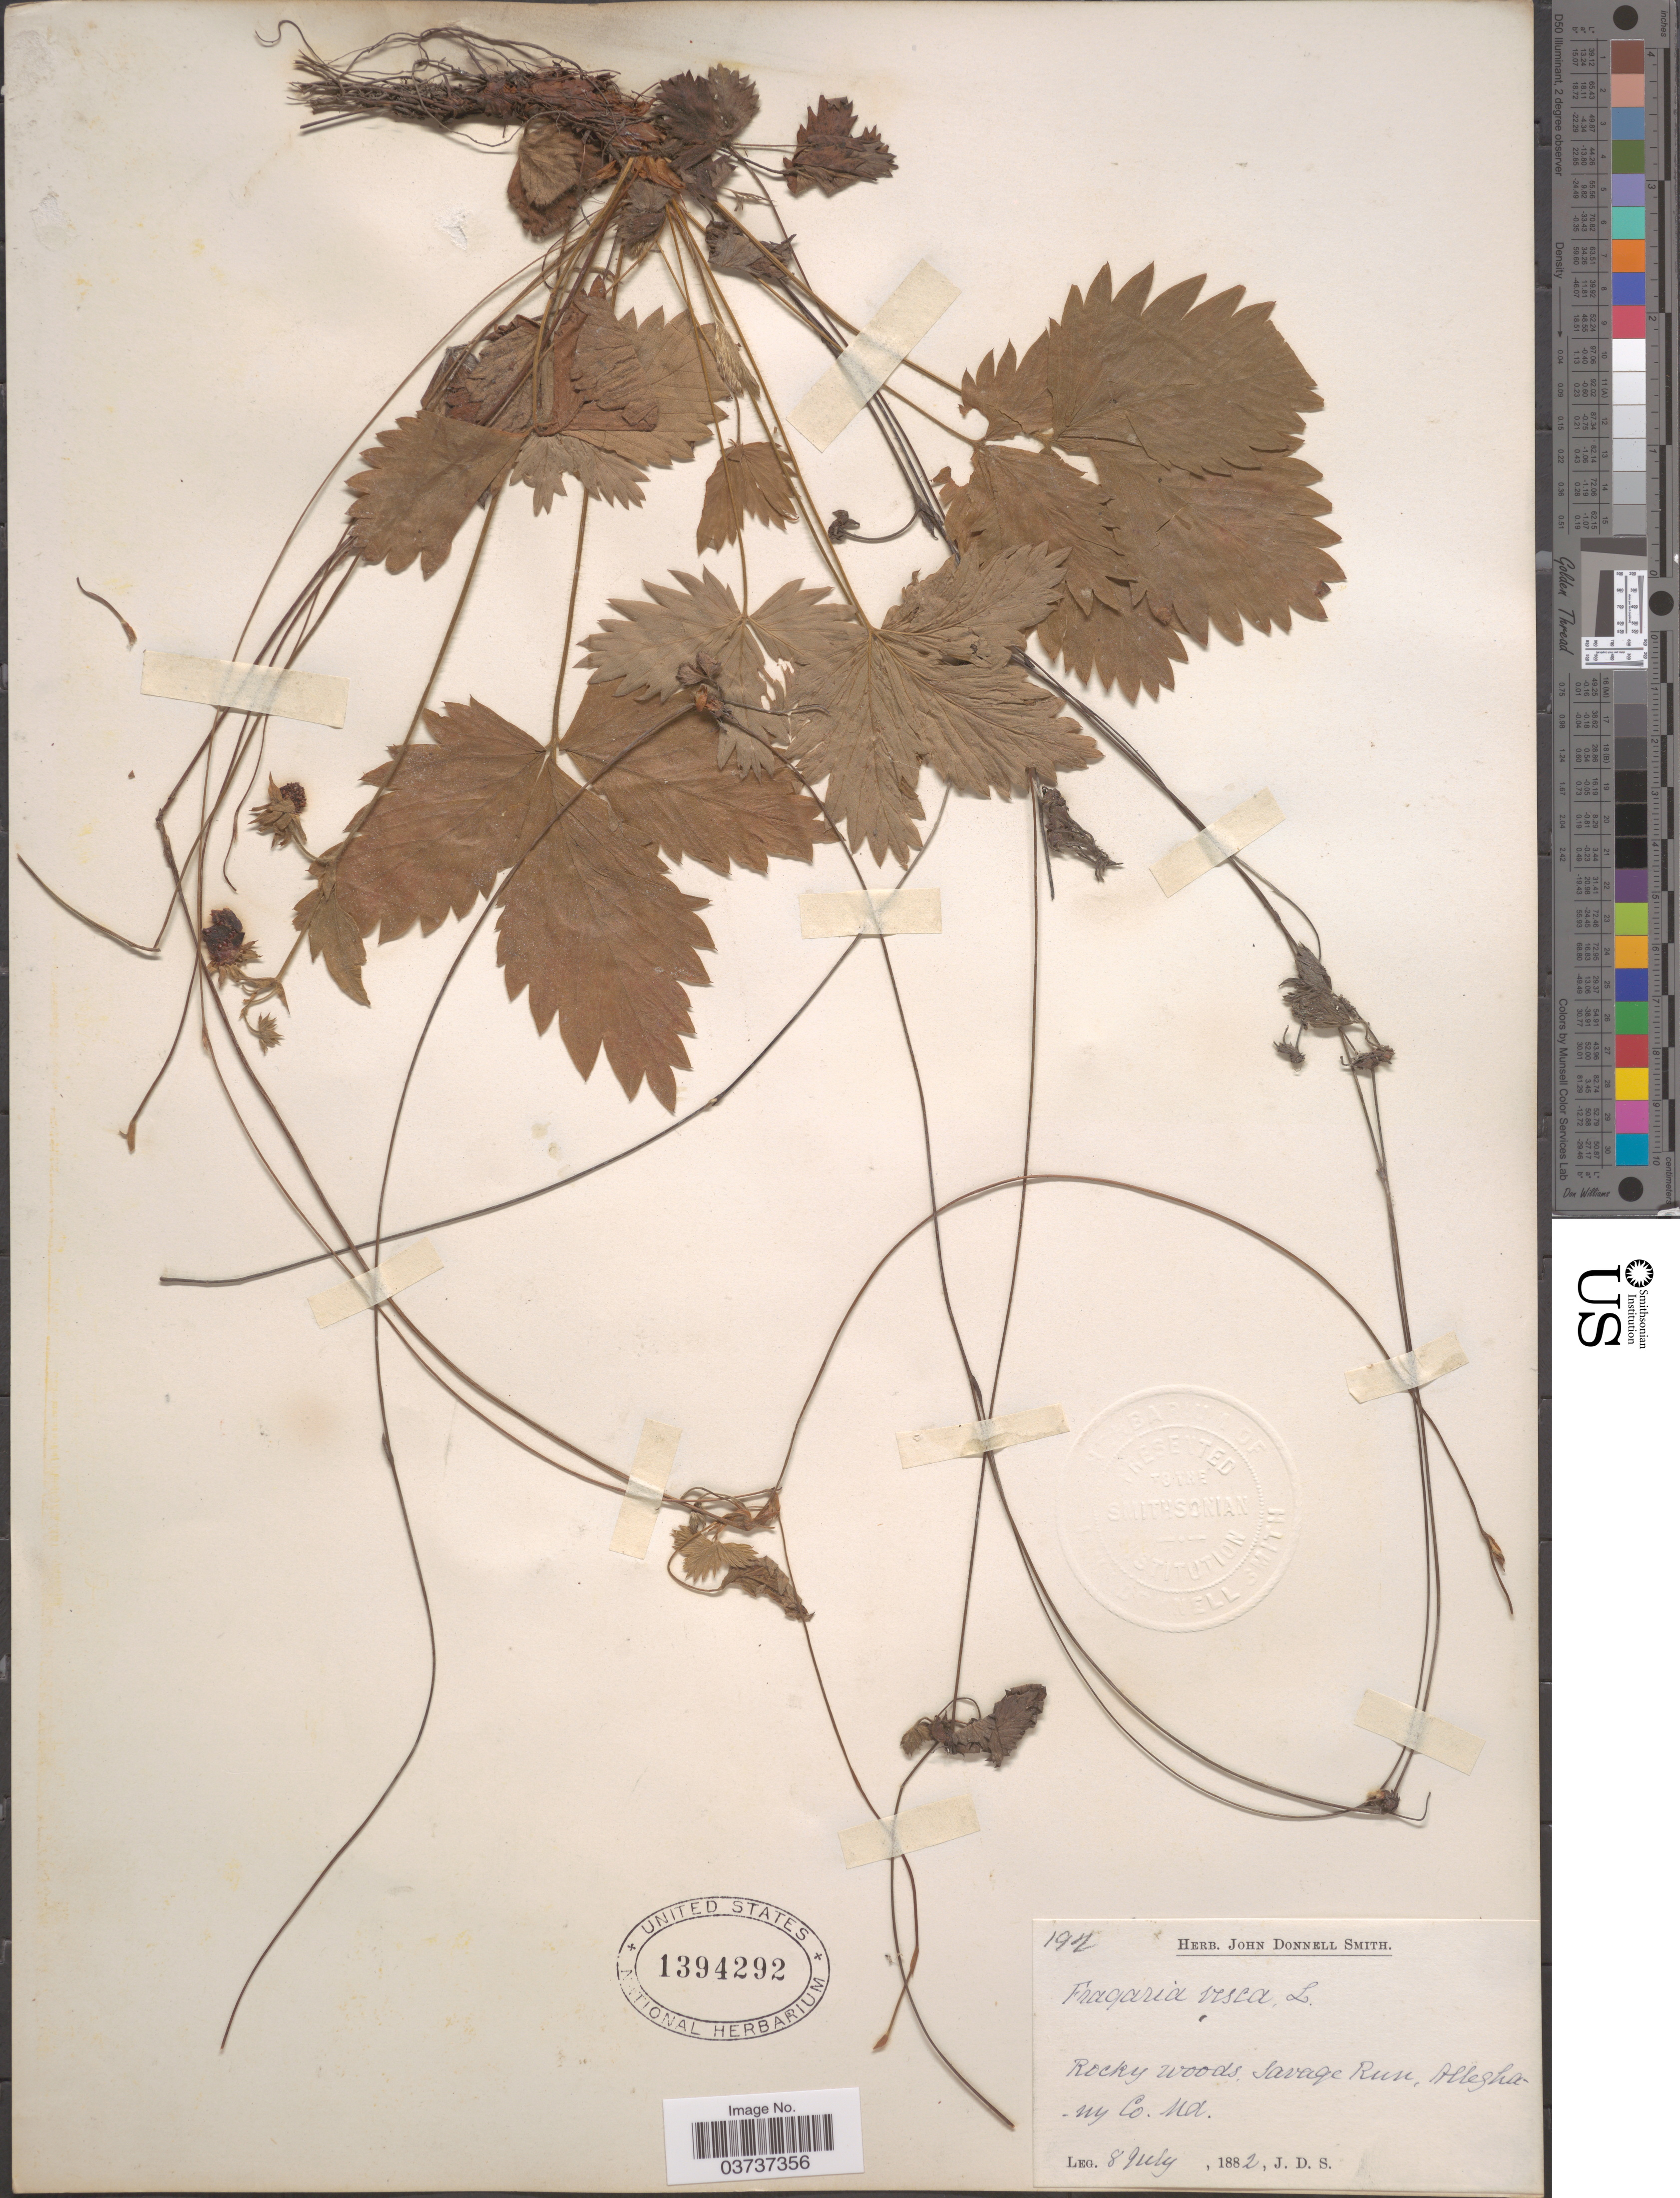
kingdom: Plantae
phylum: Tracheophyta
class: Magnoliopsida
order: Rosales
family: Rosaceae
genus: Fragaria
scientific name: Fragaria vesca subsp. americana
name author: (Porter) Staudt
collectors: J. Donnell Smith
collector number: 192*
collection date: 1882-07-08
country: United States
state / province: Maryland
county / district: Allegany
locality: Savage Run, Alleghany Co.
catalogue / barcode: US 1394292